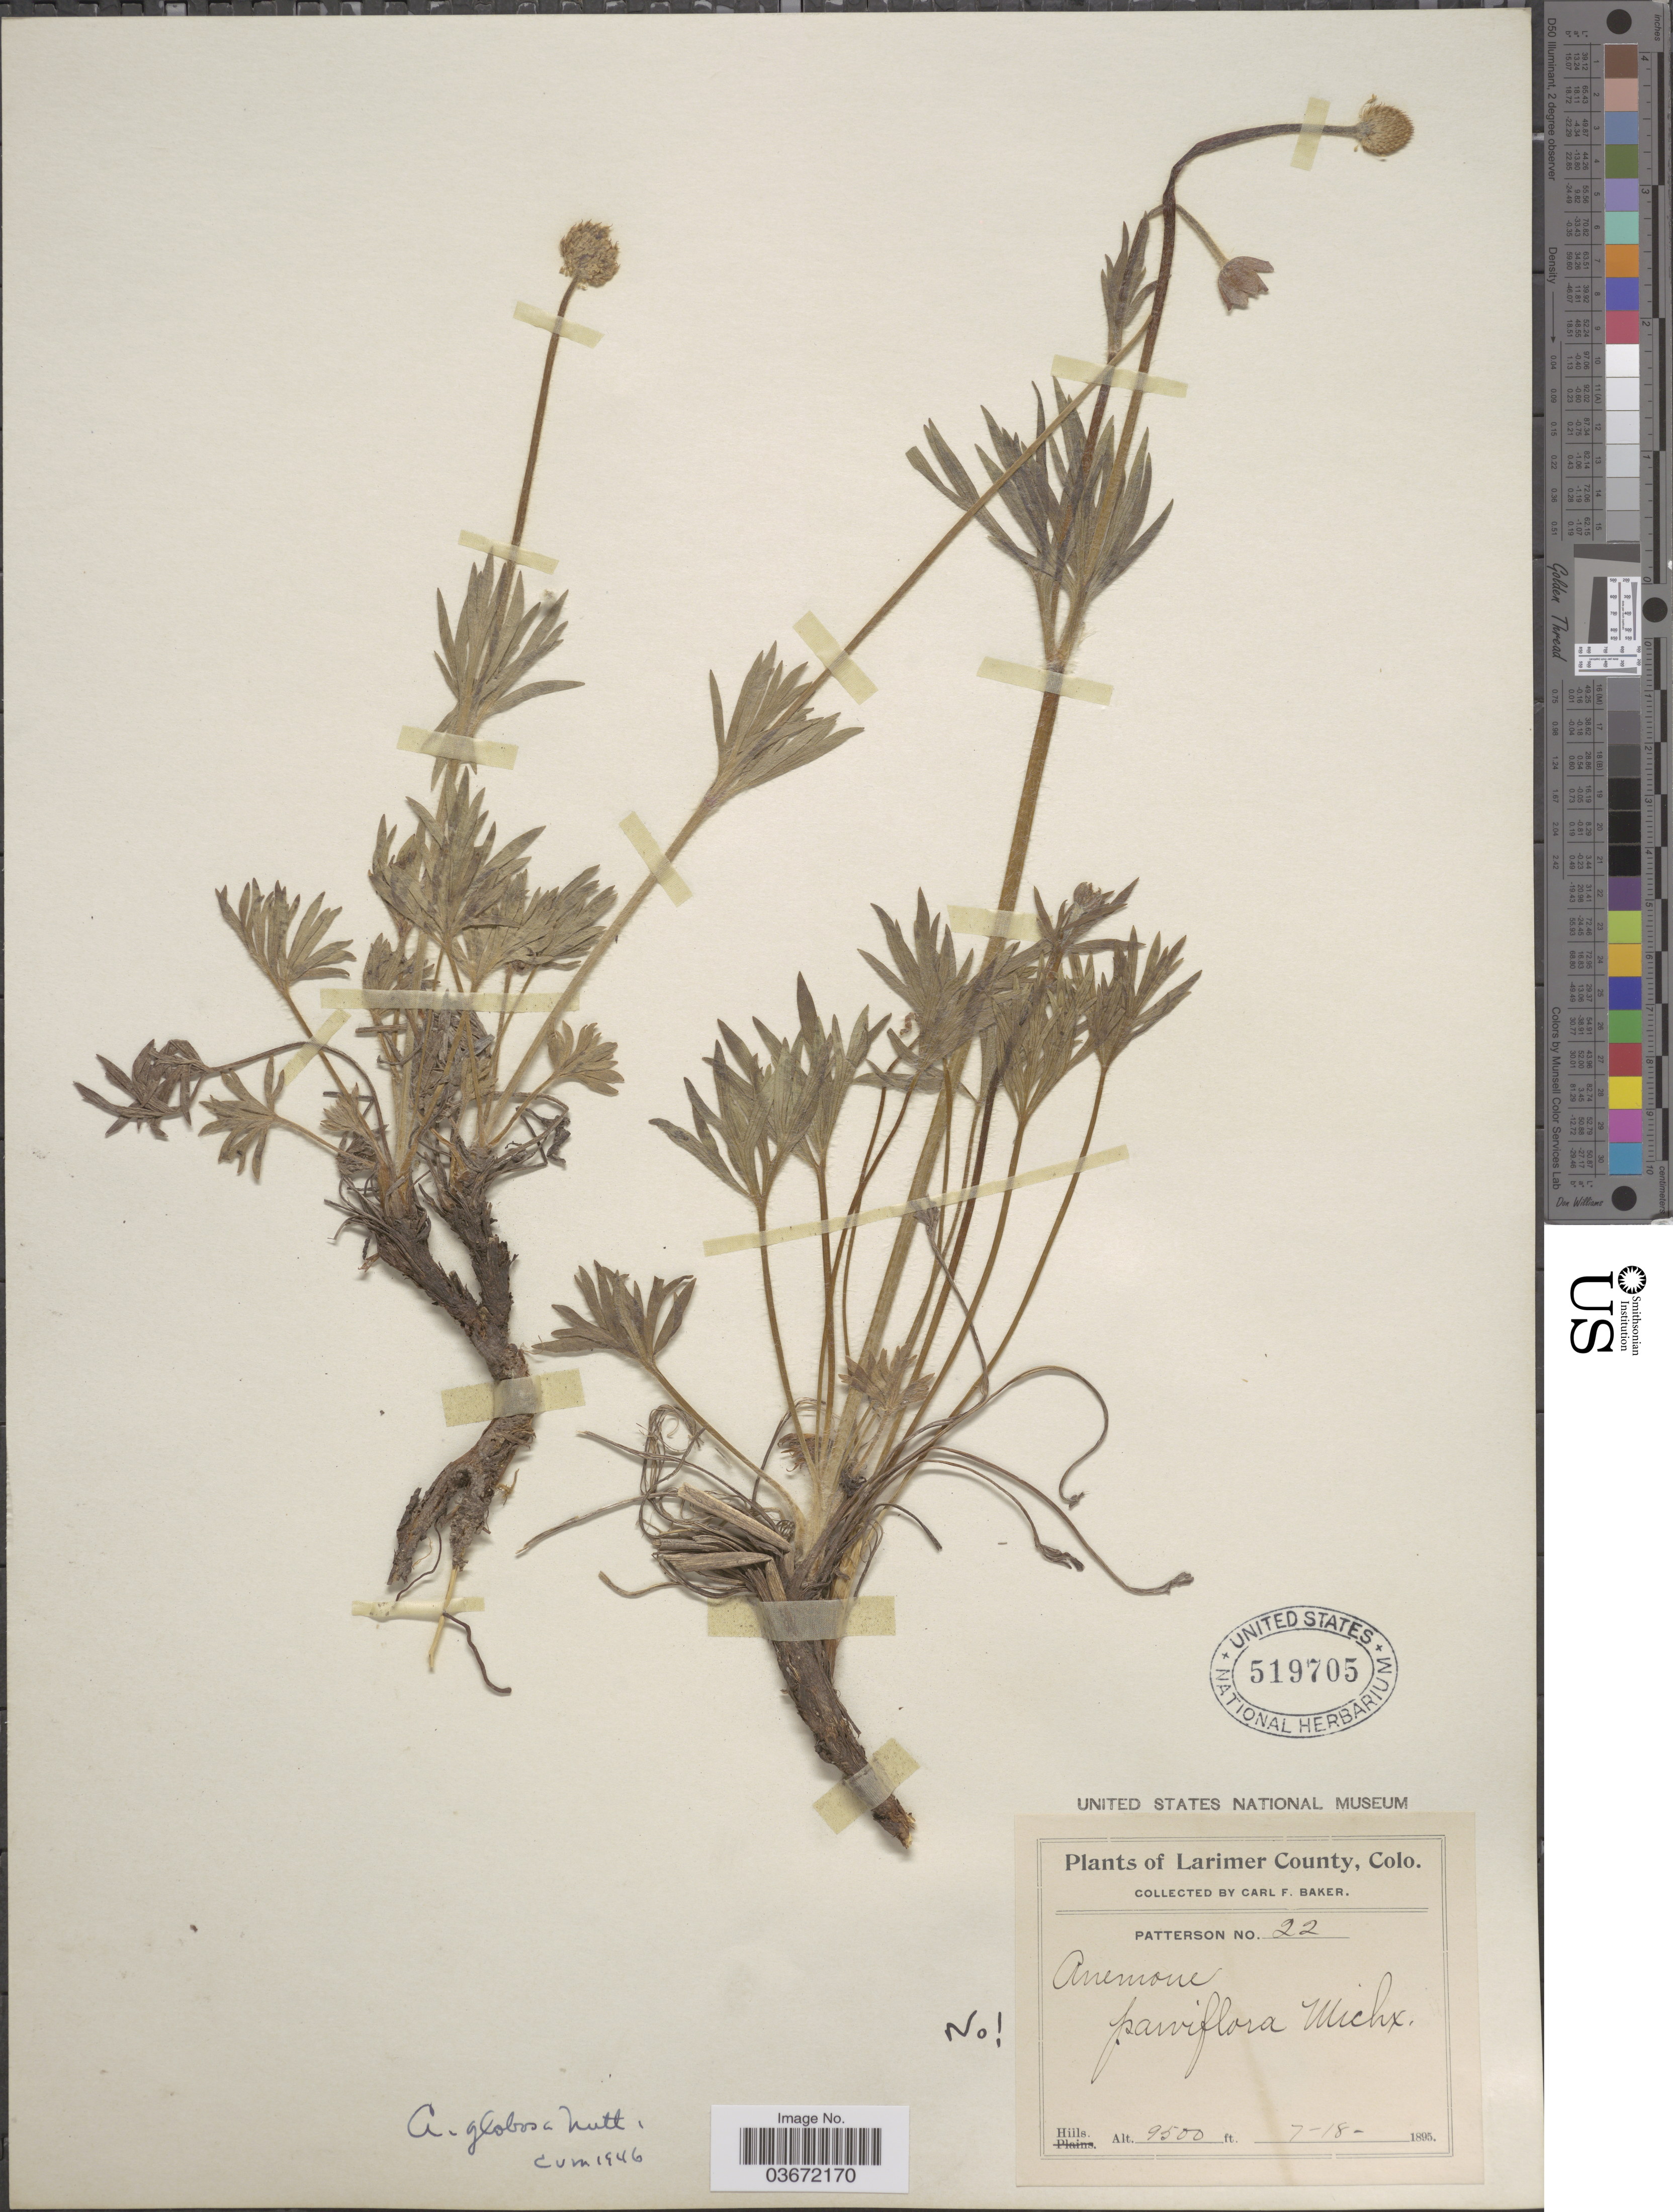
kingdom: Plantae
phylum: Tracheophyta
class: Magnoliopsida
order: Ranunculales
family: Ranunculaceae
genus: Anemone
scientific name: Anemone globosa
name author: (Torr. & A. Gray) Nutt. ex A. Heller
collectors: C. F. Baker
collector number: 22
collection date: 1895-07-18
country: United States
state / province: Colorado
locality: Larimer County. Patterson [unsure placement]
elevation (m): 2896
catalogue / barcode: US 519705